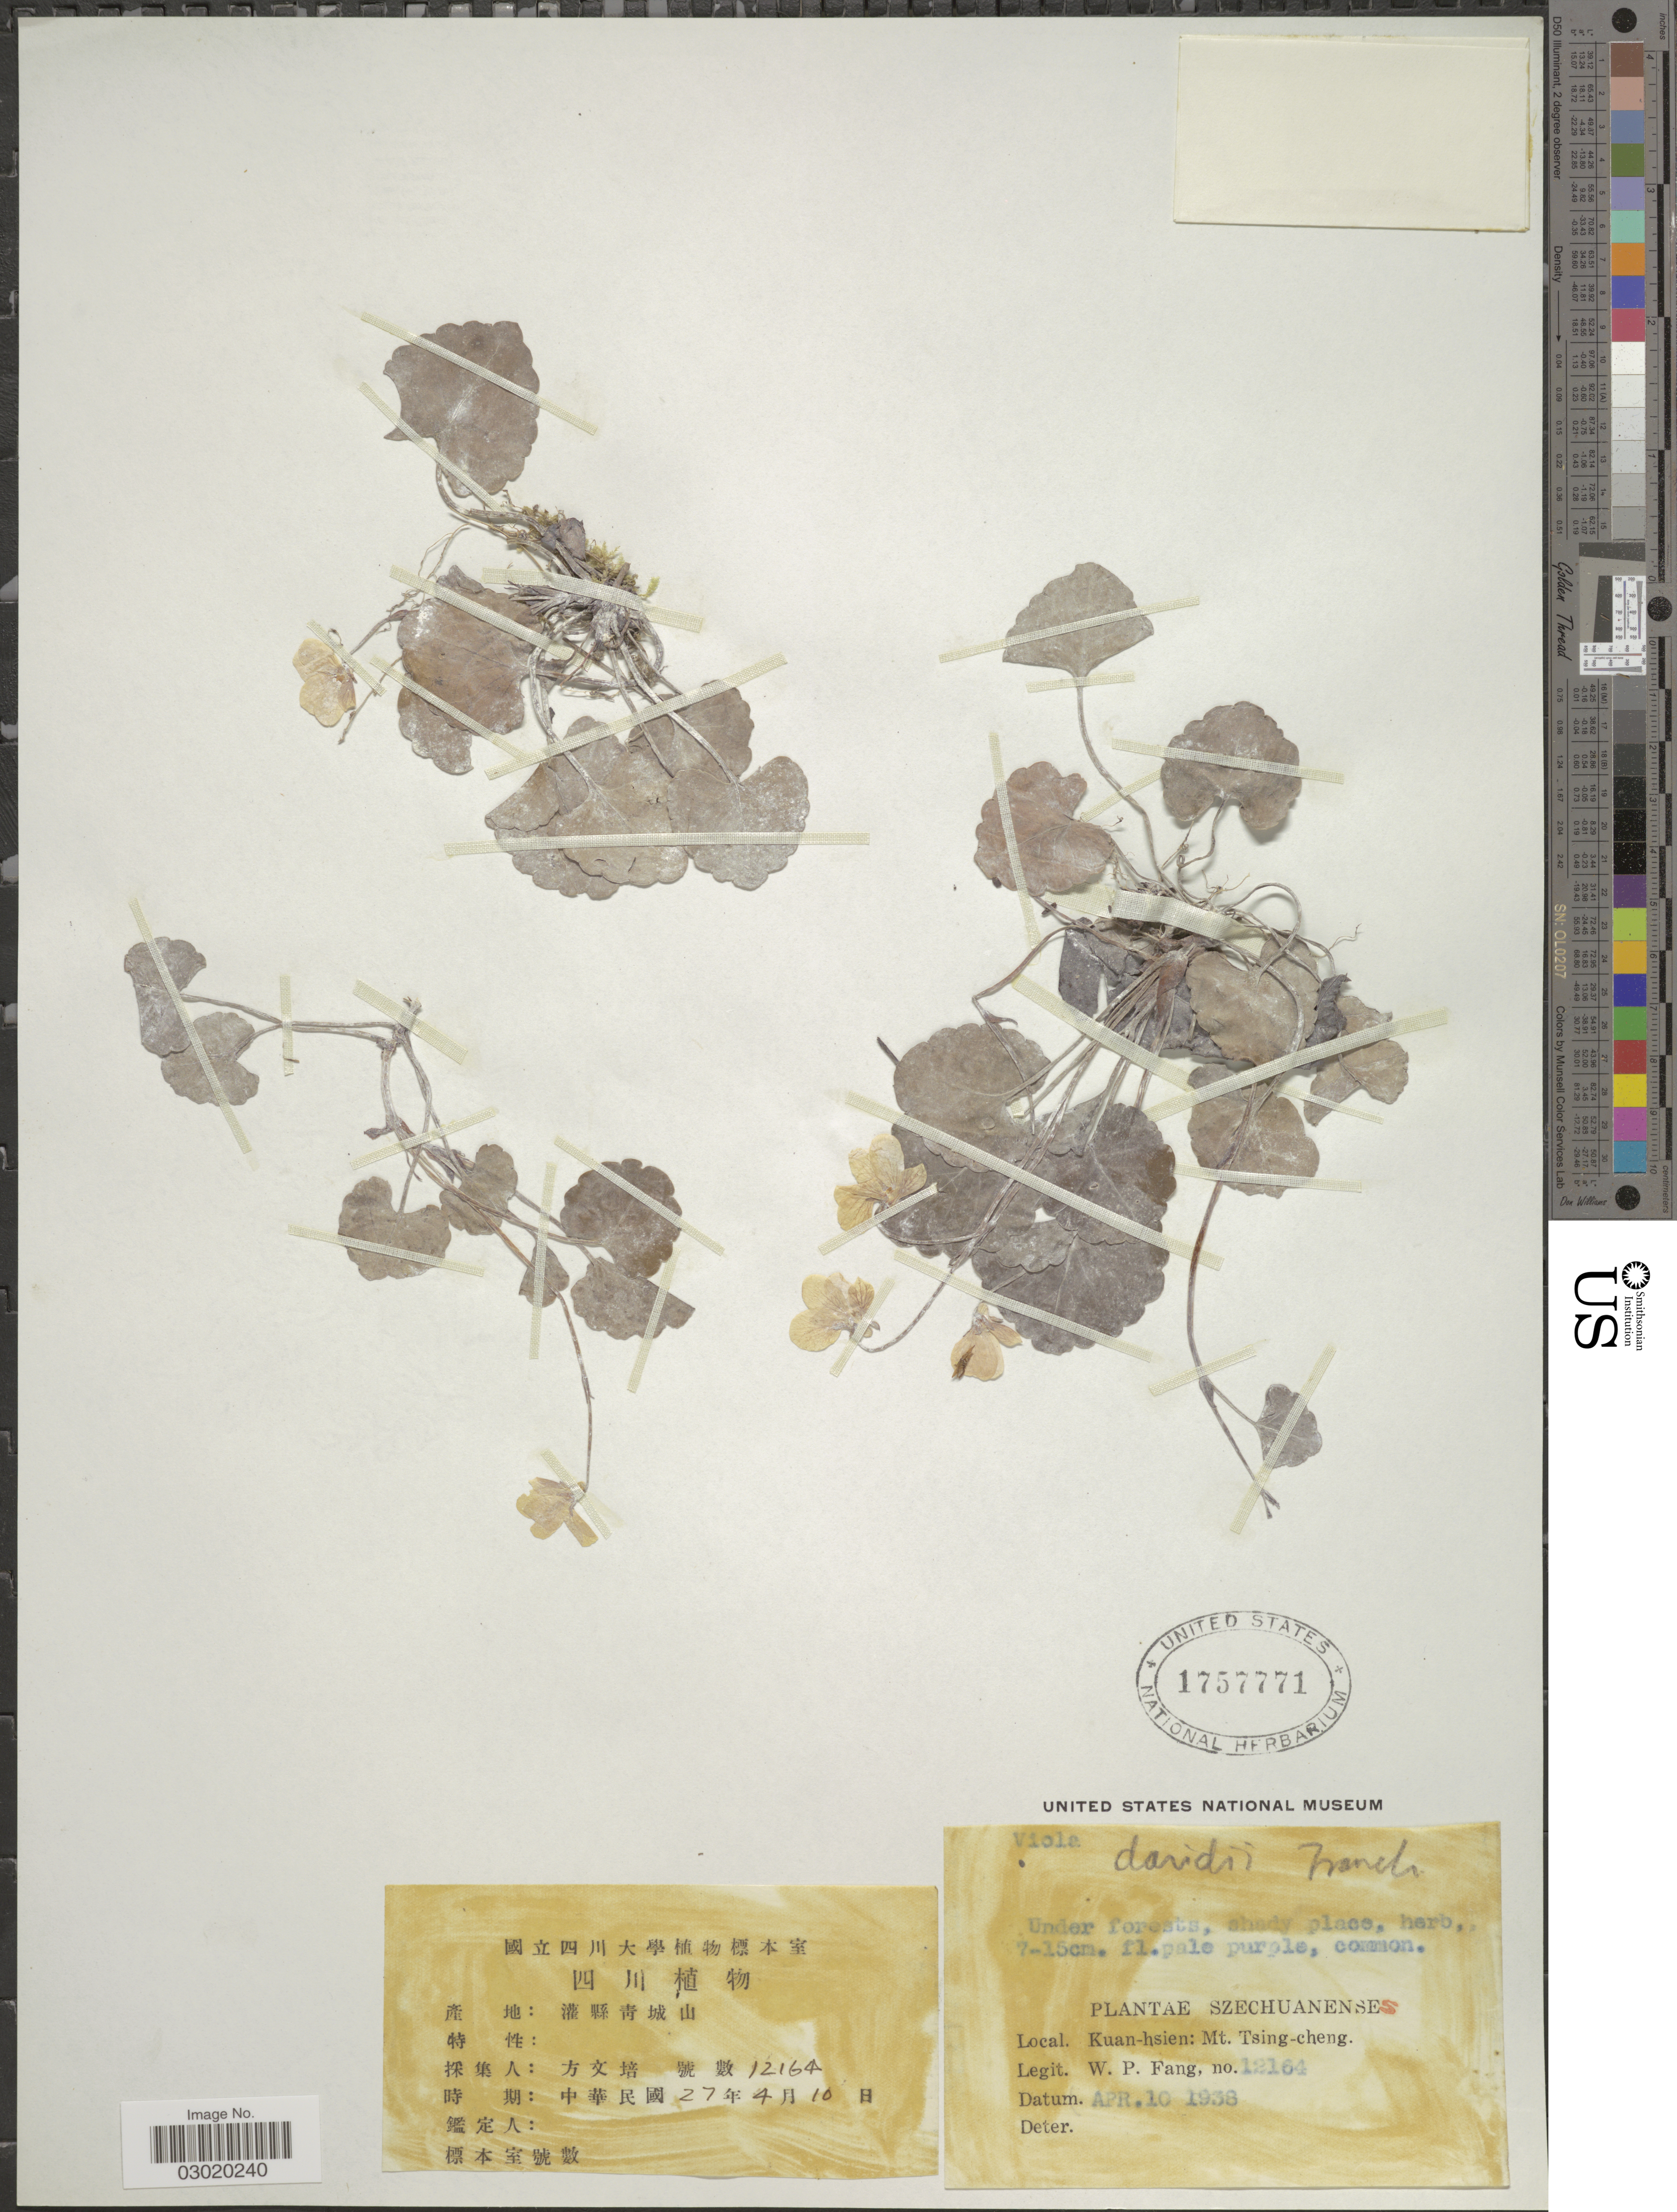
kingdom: Plantae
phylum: Tracheophyta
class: Magnoliopsida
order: Malpighiales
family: Violaceae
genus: Viola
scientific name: Viola sp.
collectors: W. P. Fang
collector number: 12164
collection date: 1938-04-10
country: China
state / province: Sichuan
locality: Szechuanenses, Kuan-hsien: Mt. Tsing-cheng.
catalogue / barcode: US 1757771